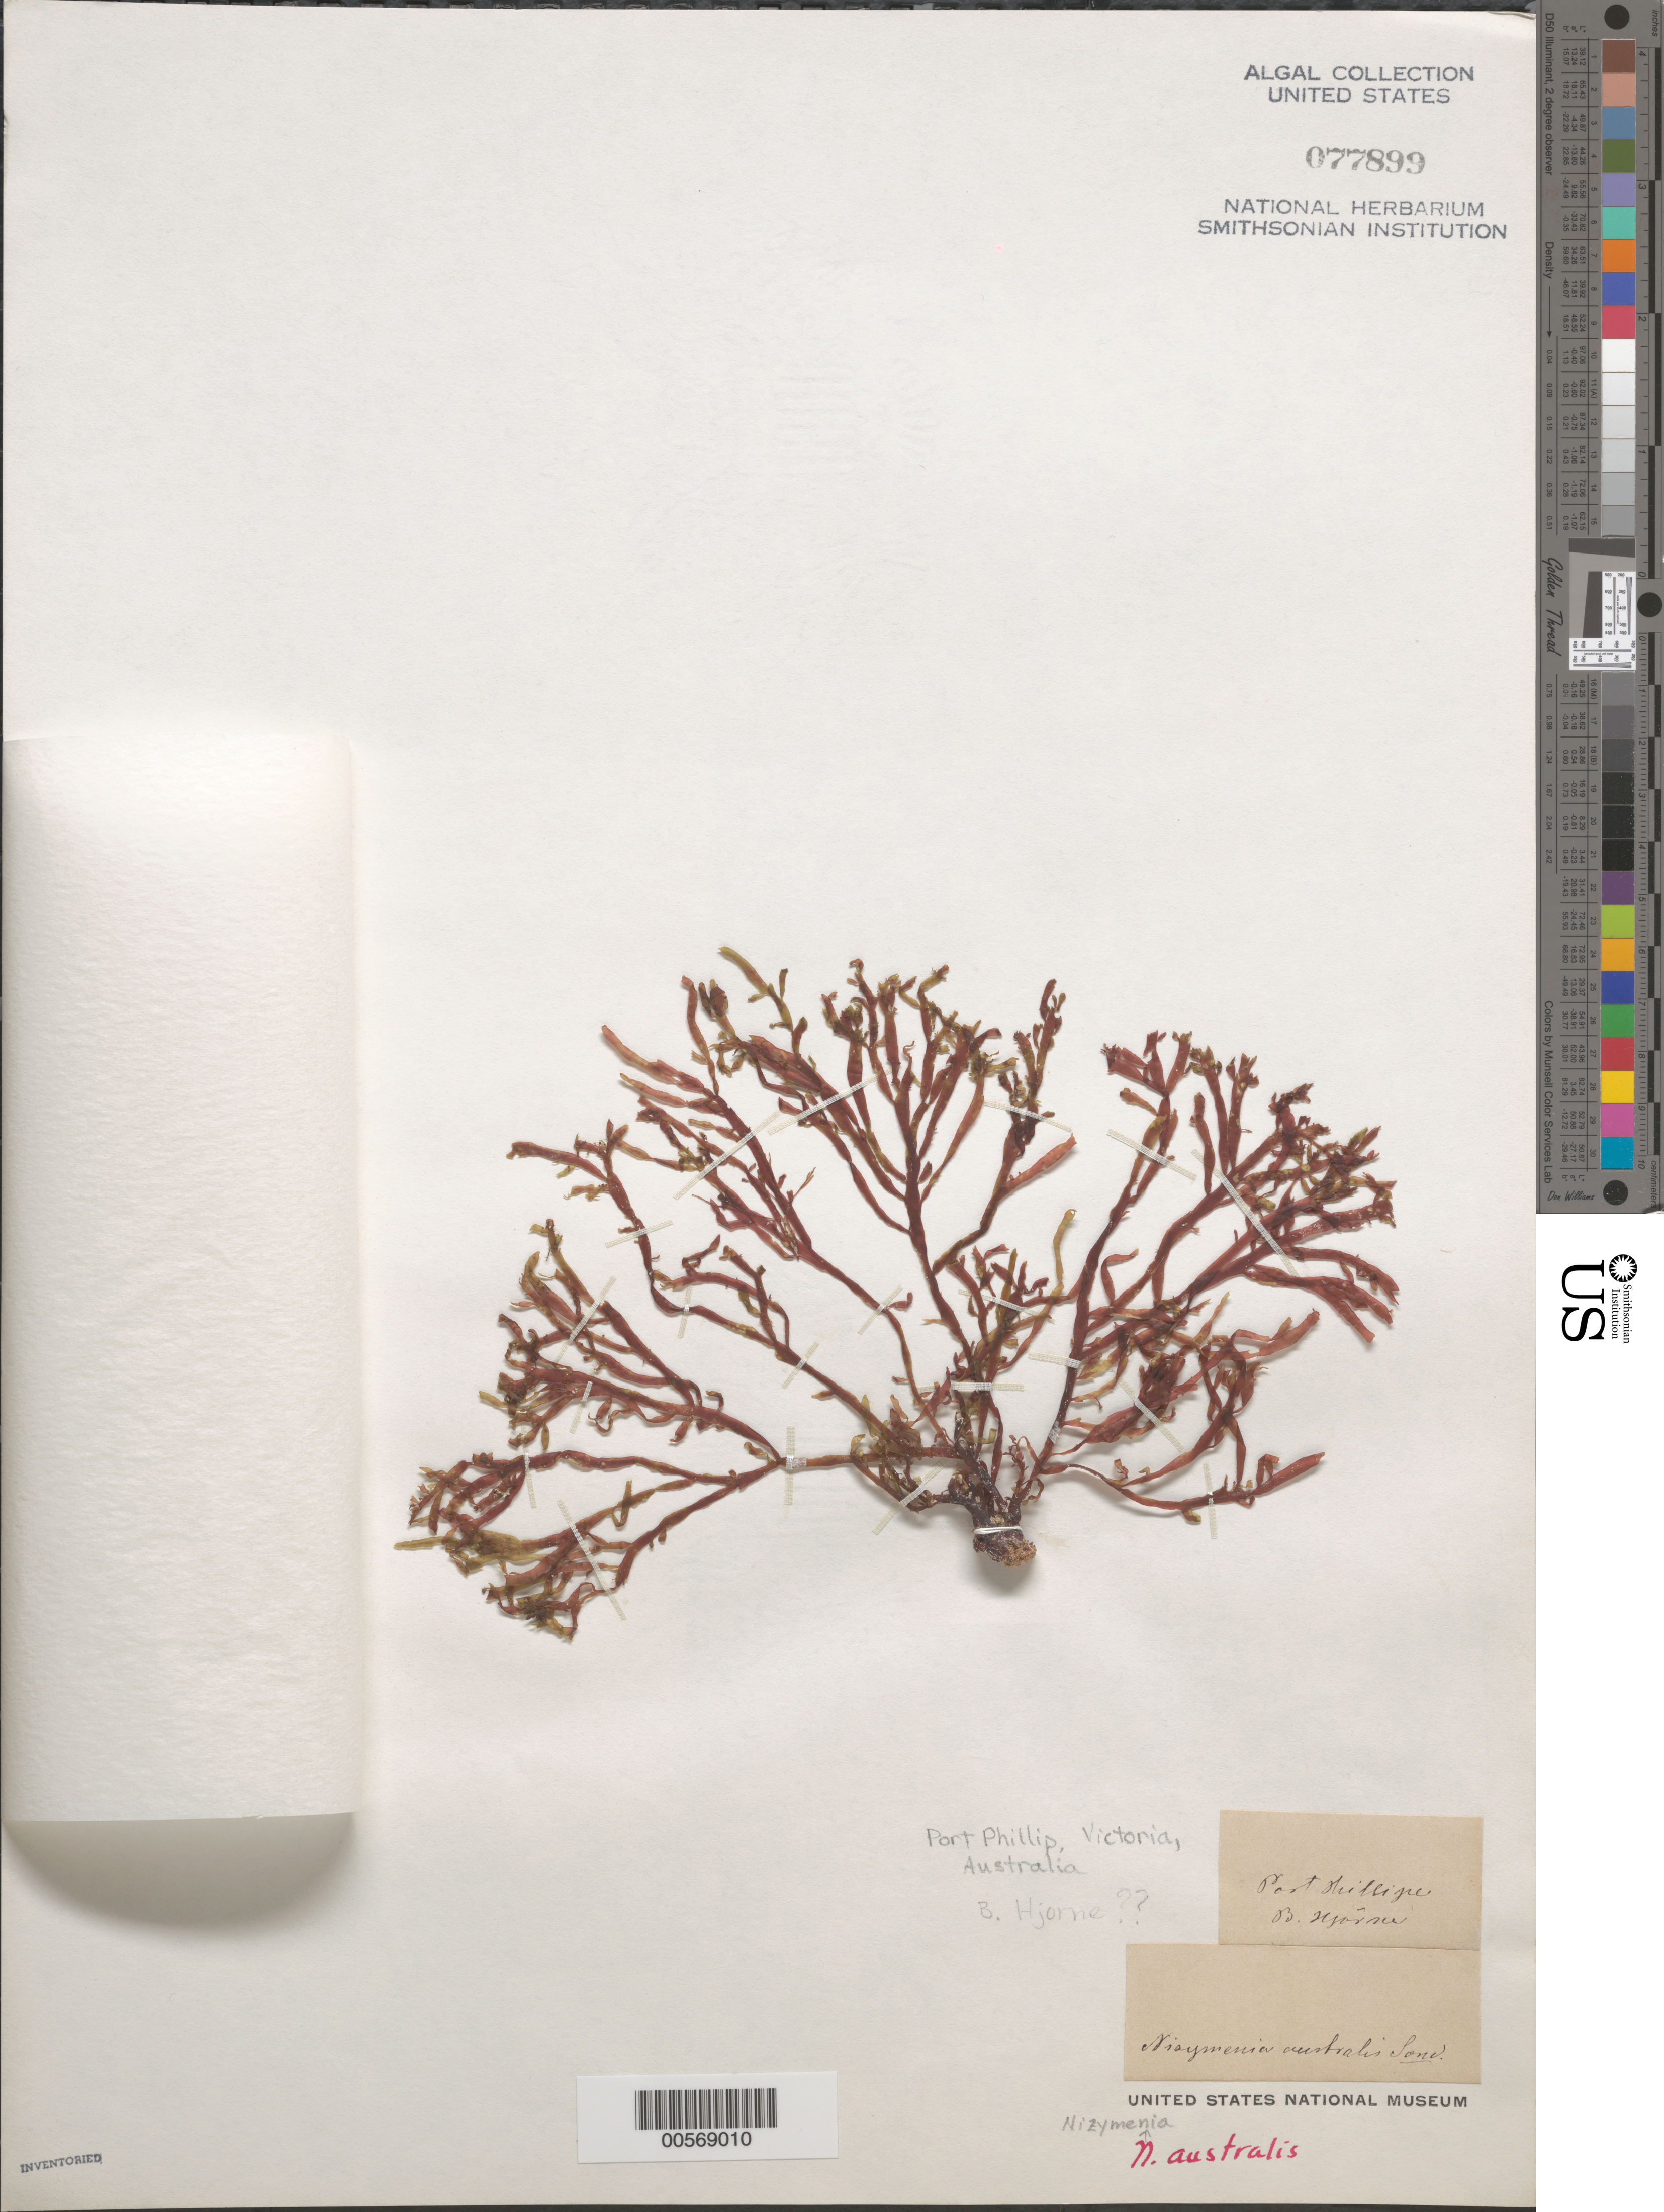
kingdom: Plantae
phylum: Rhodophyta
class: Florideophyceae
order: Gigartinales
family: Nizymeniaceae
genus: Nizymenia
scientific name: Nizymenia australis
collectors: B. Hjorne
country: Australia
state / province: Victoria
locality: Port phillip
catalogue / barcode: US 77899